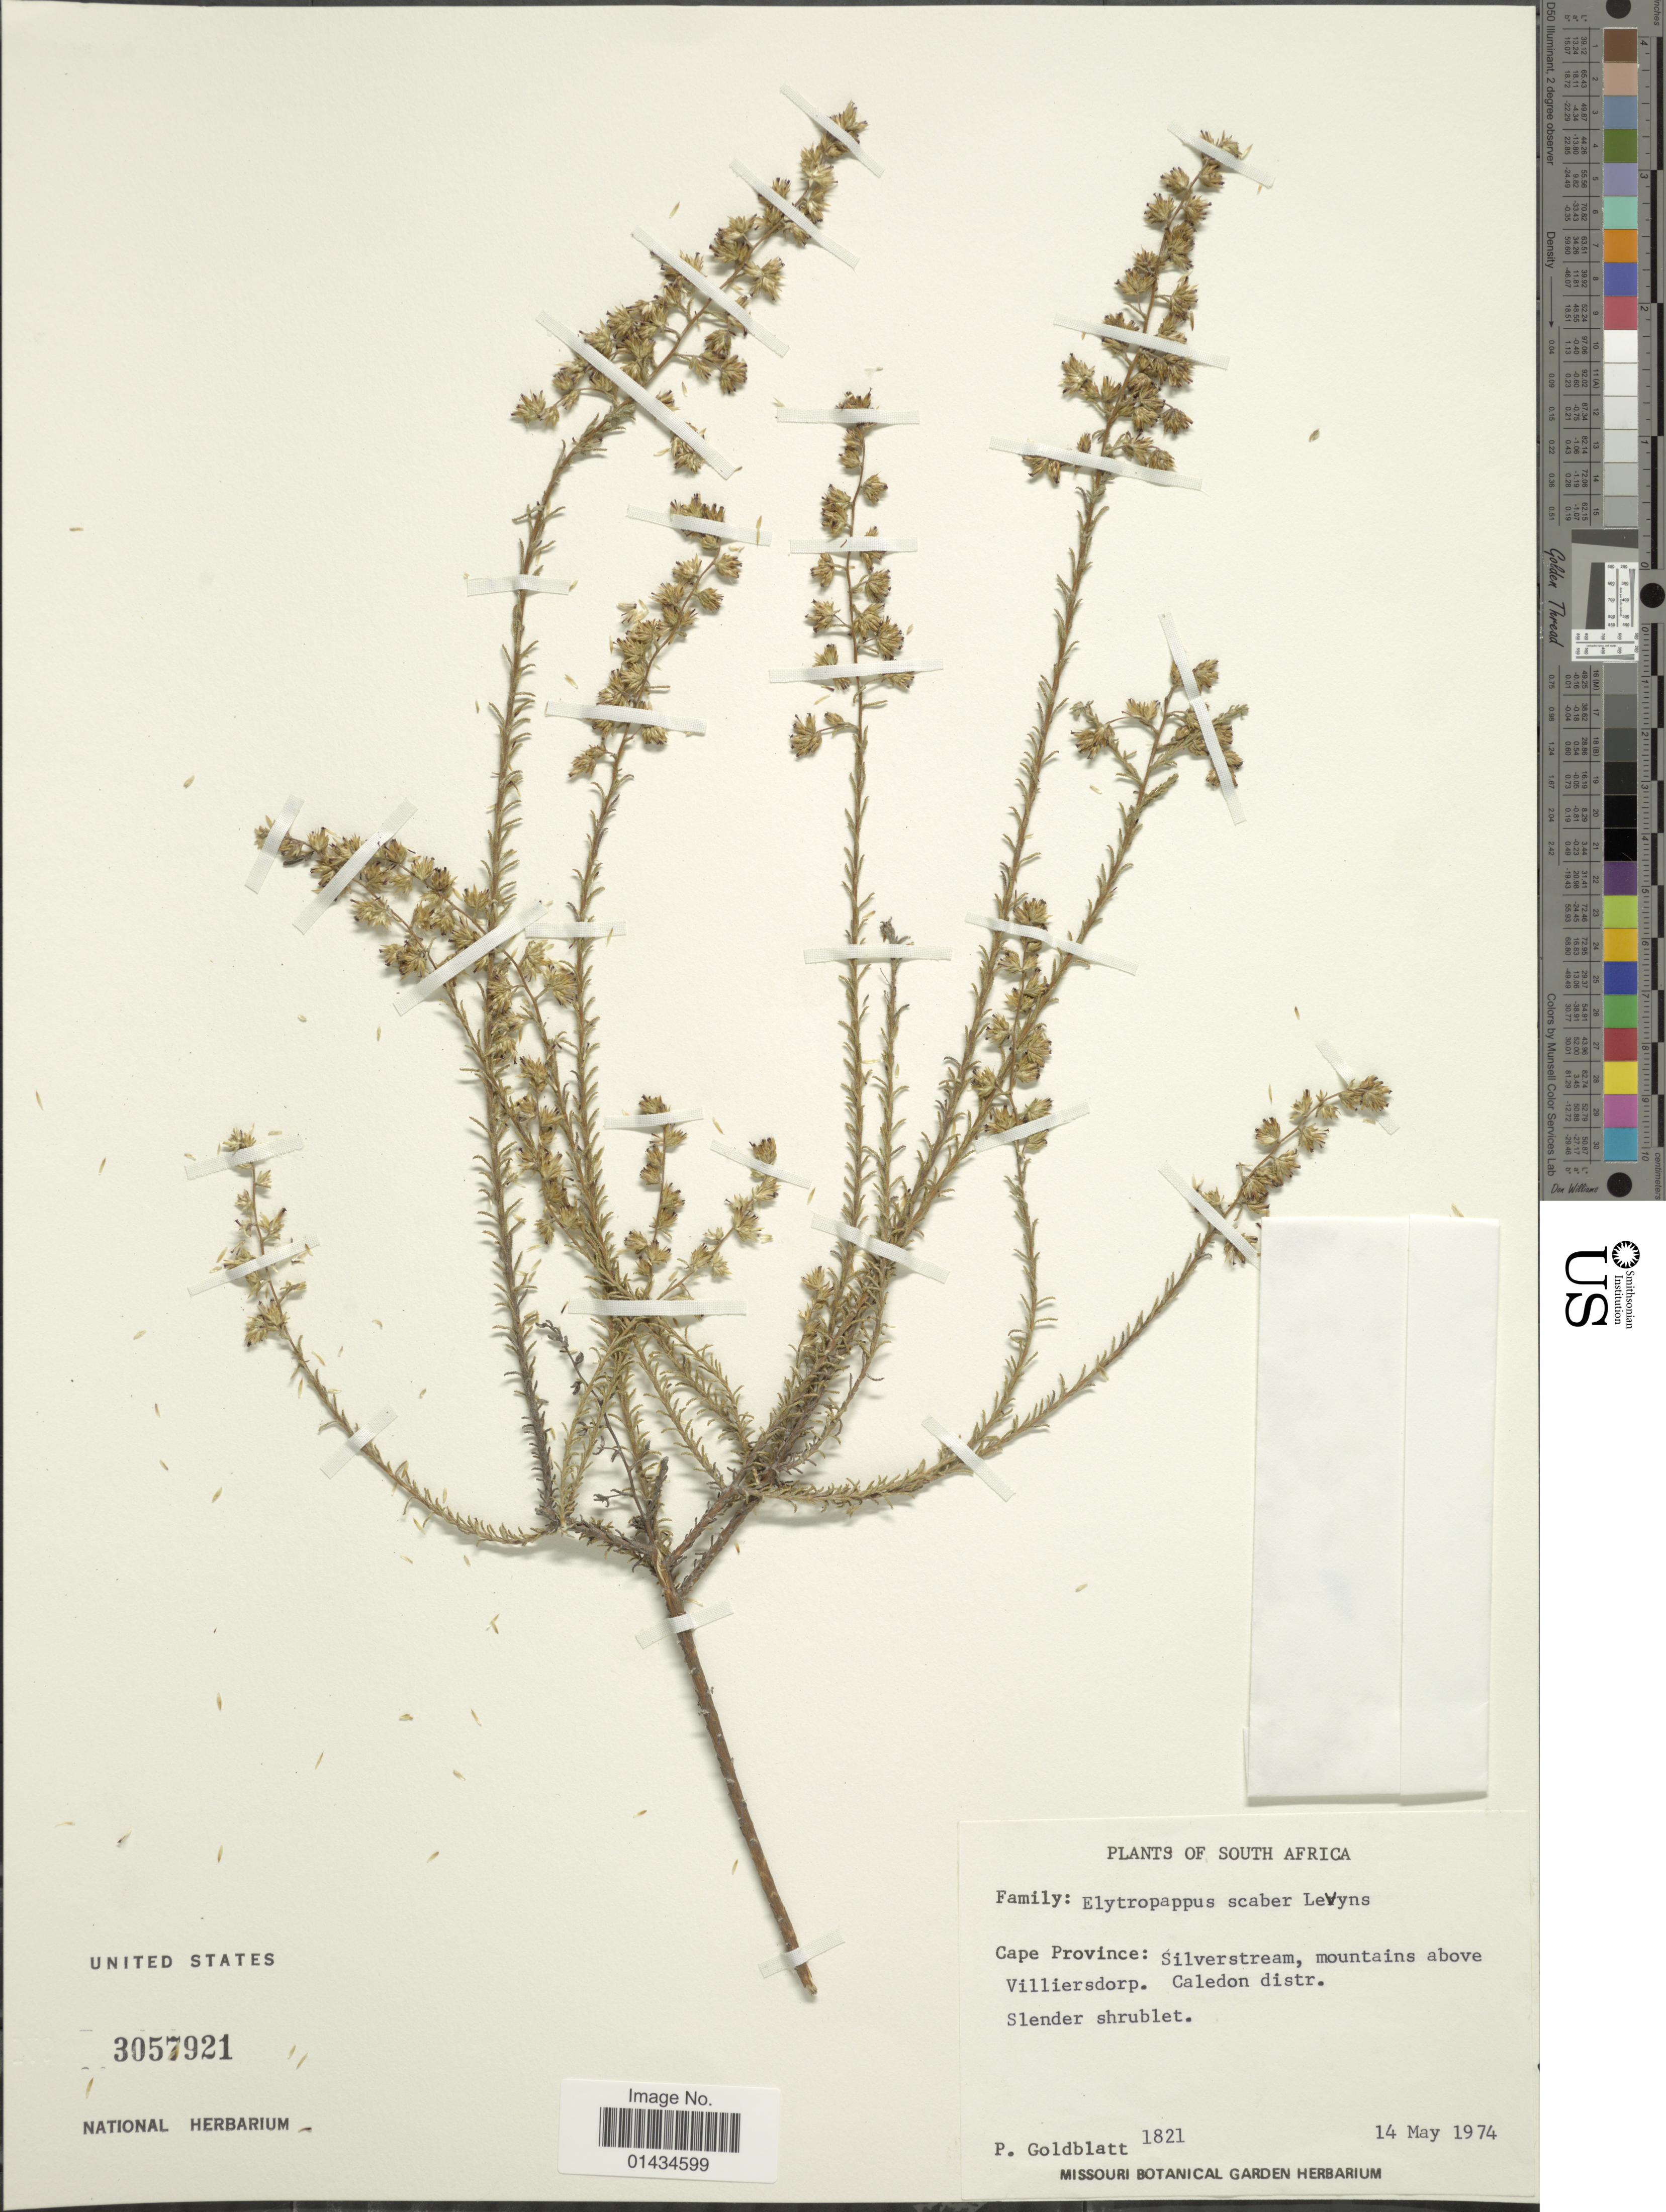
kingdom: Plantae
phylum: Tracheophyta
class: Magnoliopsida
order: Asterales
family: Asteraceae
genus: Elytropappus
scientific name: Elytropappus scaber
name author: Kuntze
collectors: P. Goldblatt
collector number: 1821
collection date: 1974-05-14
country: South Africa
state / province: Western Cape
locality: Silverstream, mountains above Villiersdrop, Caledon distr.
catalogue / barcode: US 3057921